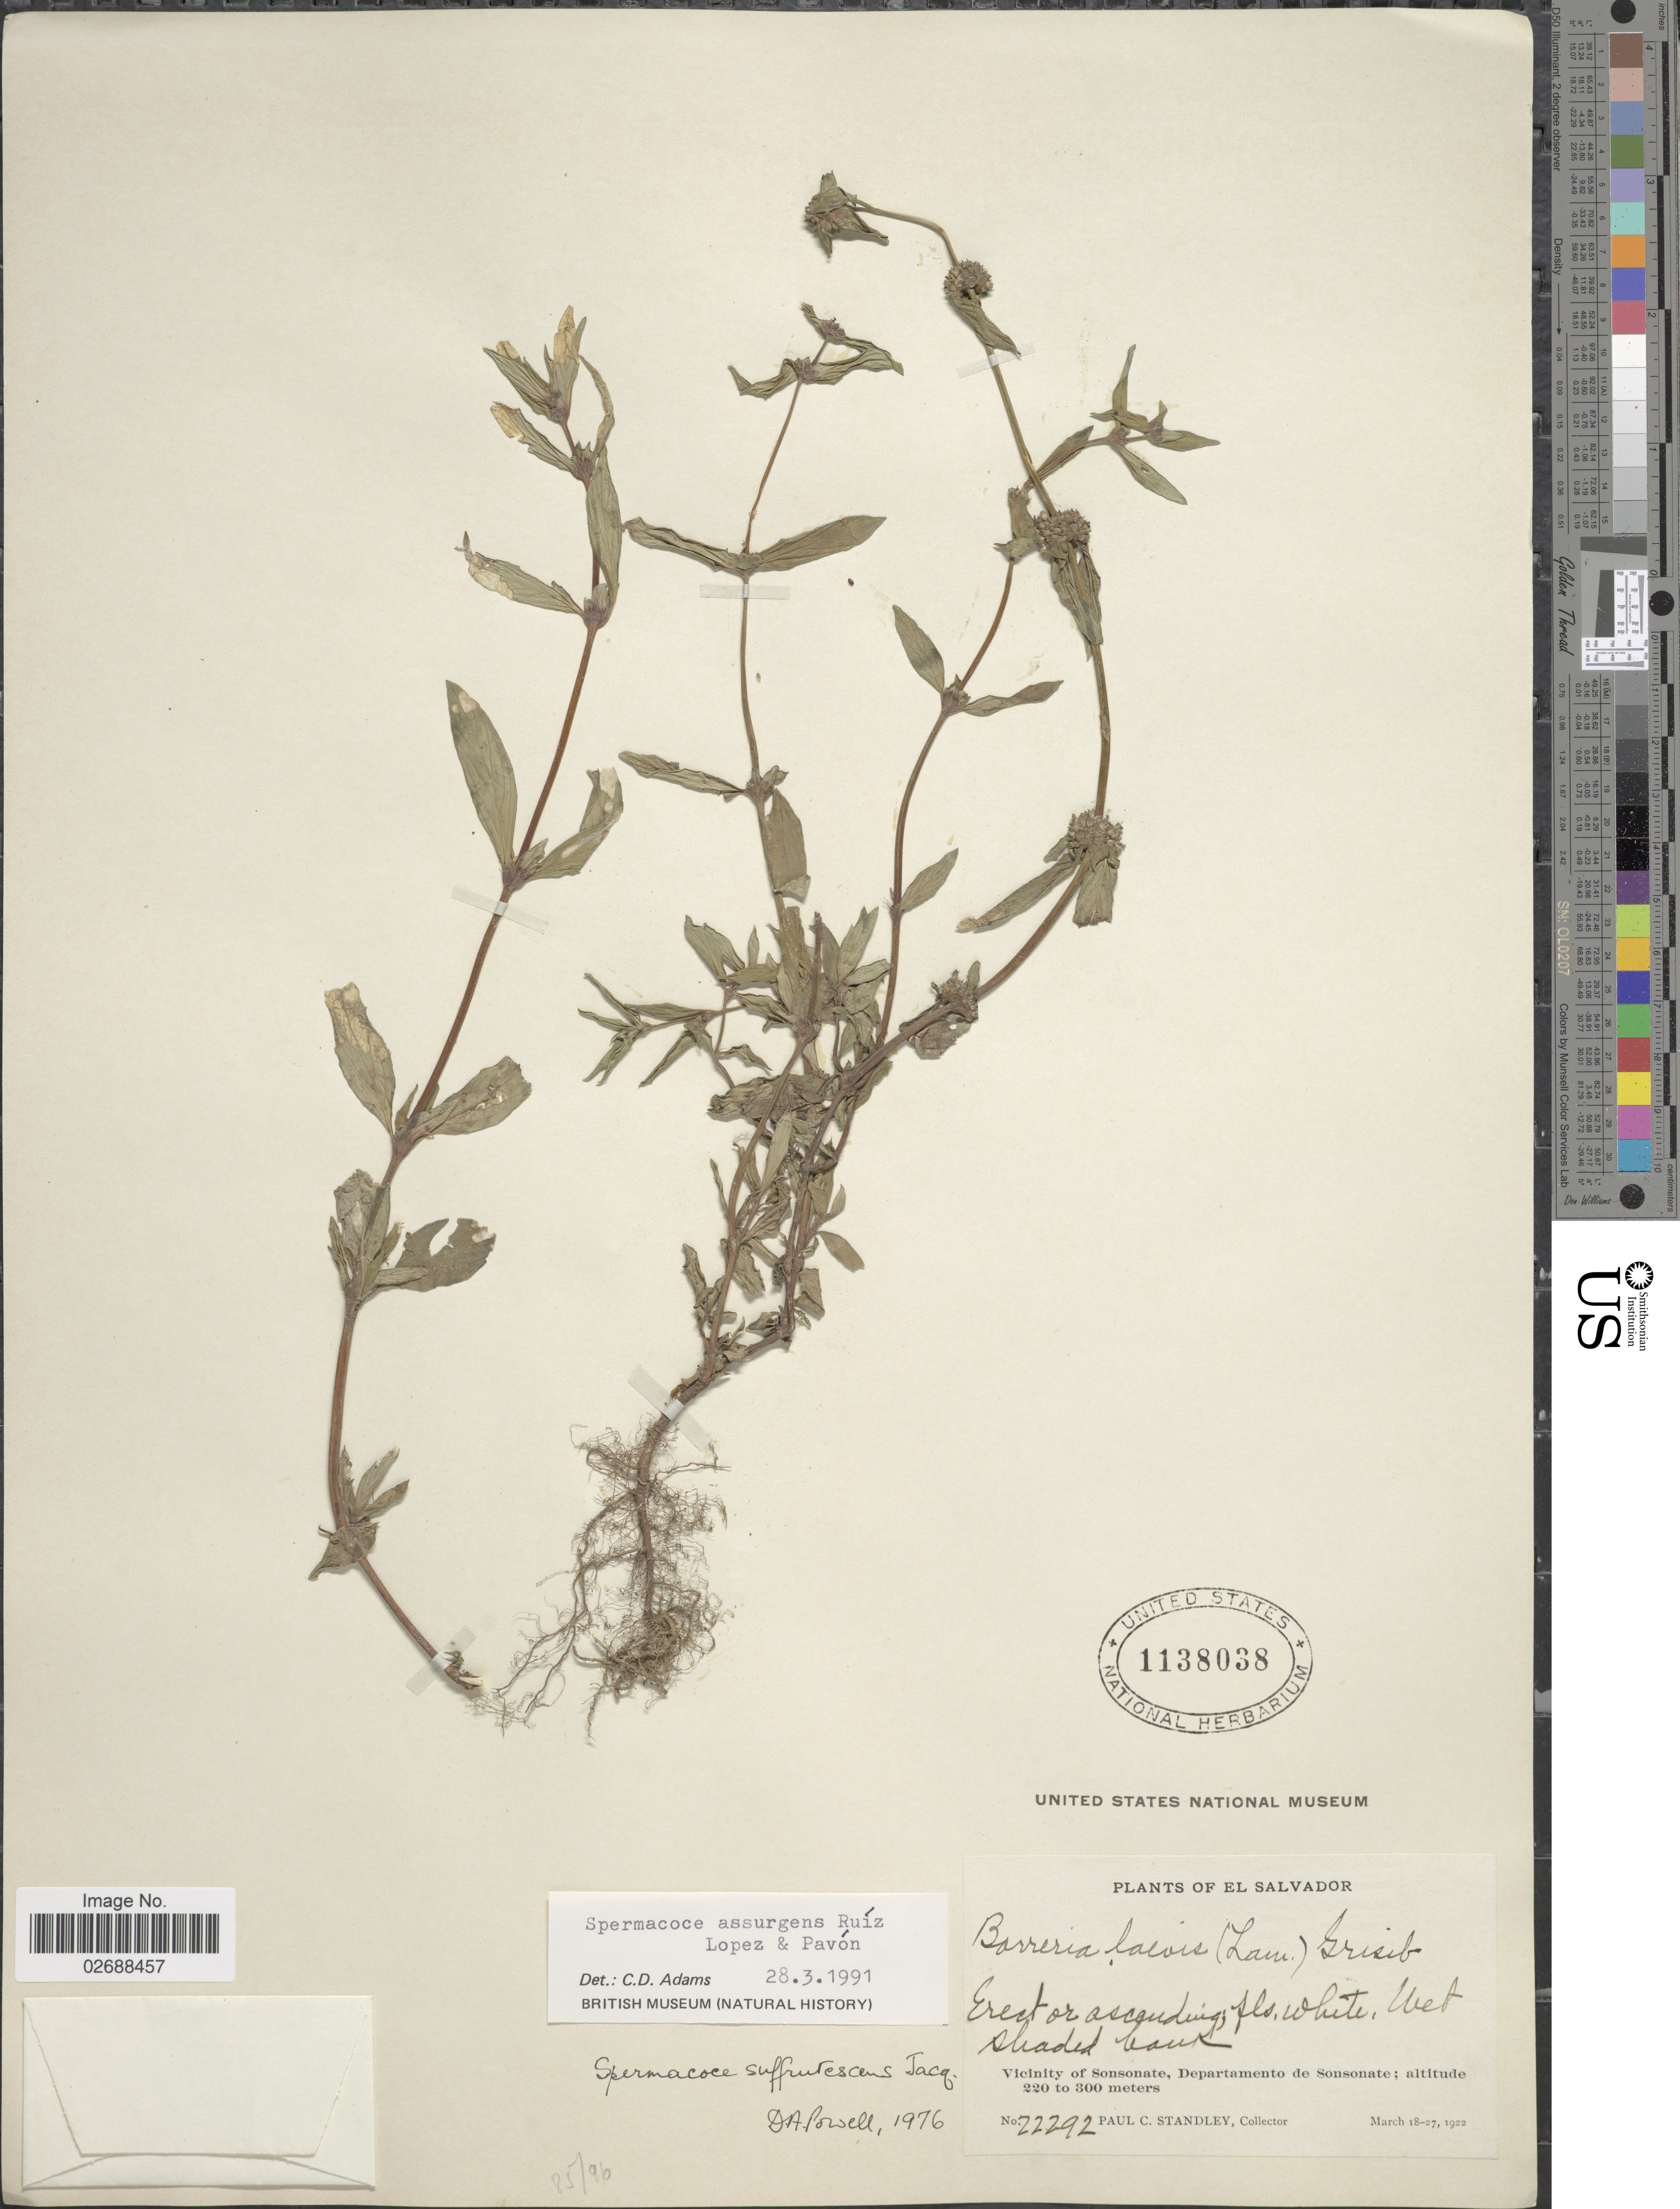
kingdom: Plantae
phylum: Tracheophyta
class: Magnoliopsida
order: Gentianales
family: Rubiaceae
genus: Spermacoce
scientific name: Spermacoce assurgens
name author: Ruiz & Pav.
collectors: P. C. Standley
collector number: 22292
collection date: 1922-03-18/1922-03-27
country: El Salvador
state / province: Sonsonate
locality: Vicinity of Sonsonate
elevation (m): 220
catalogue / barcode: US 1138038